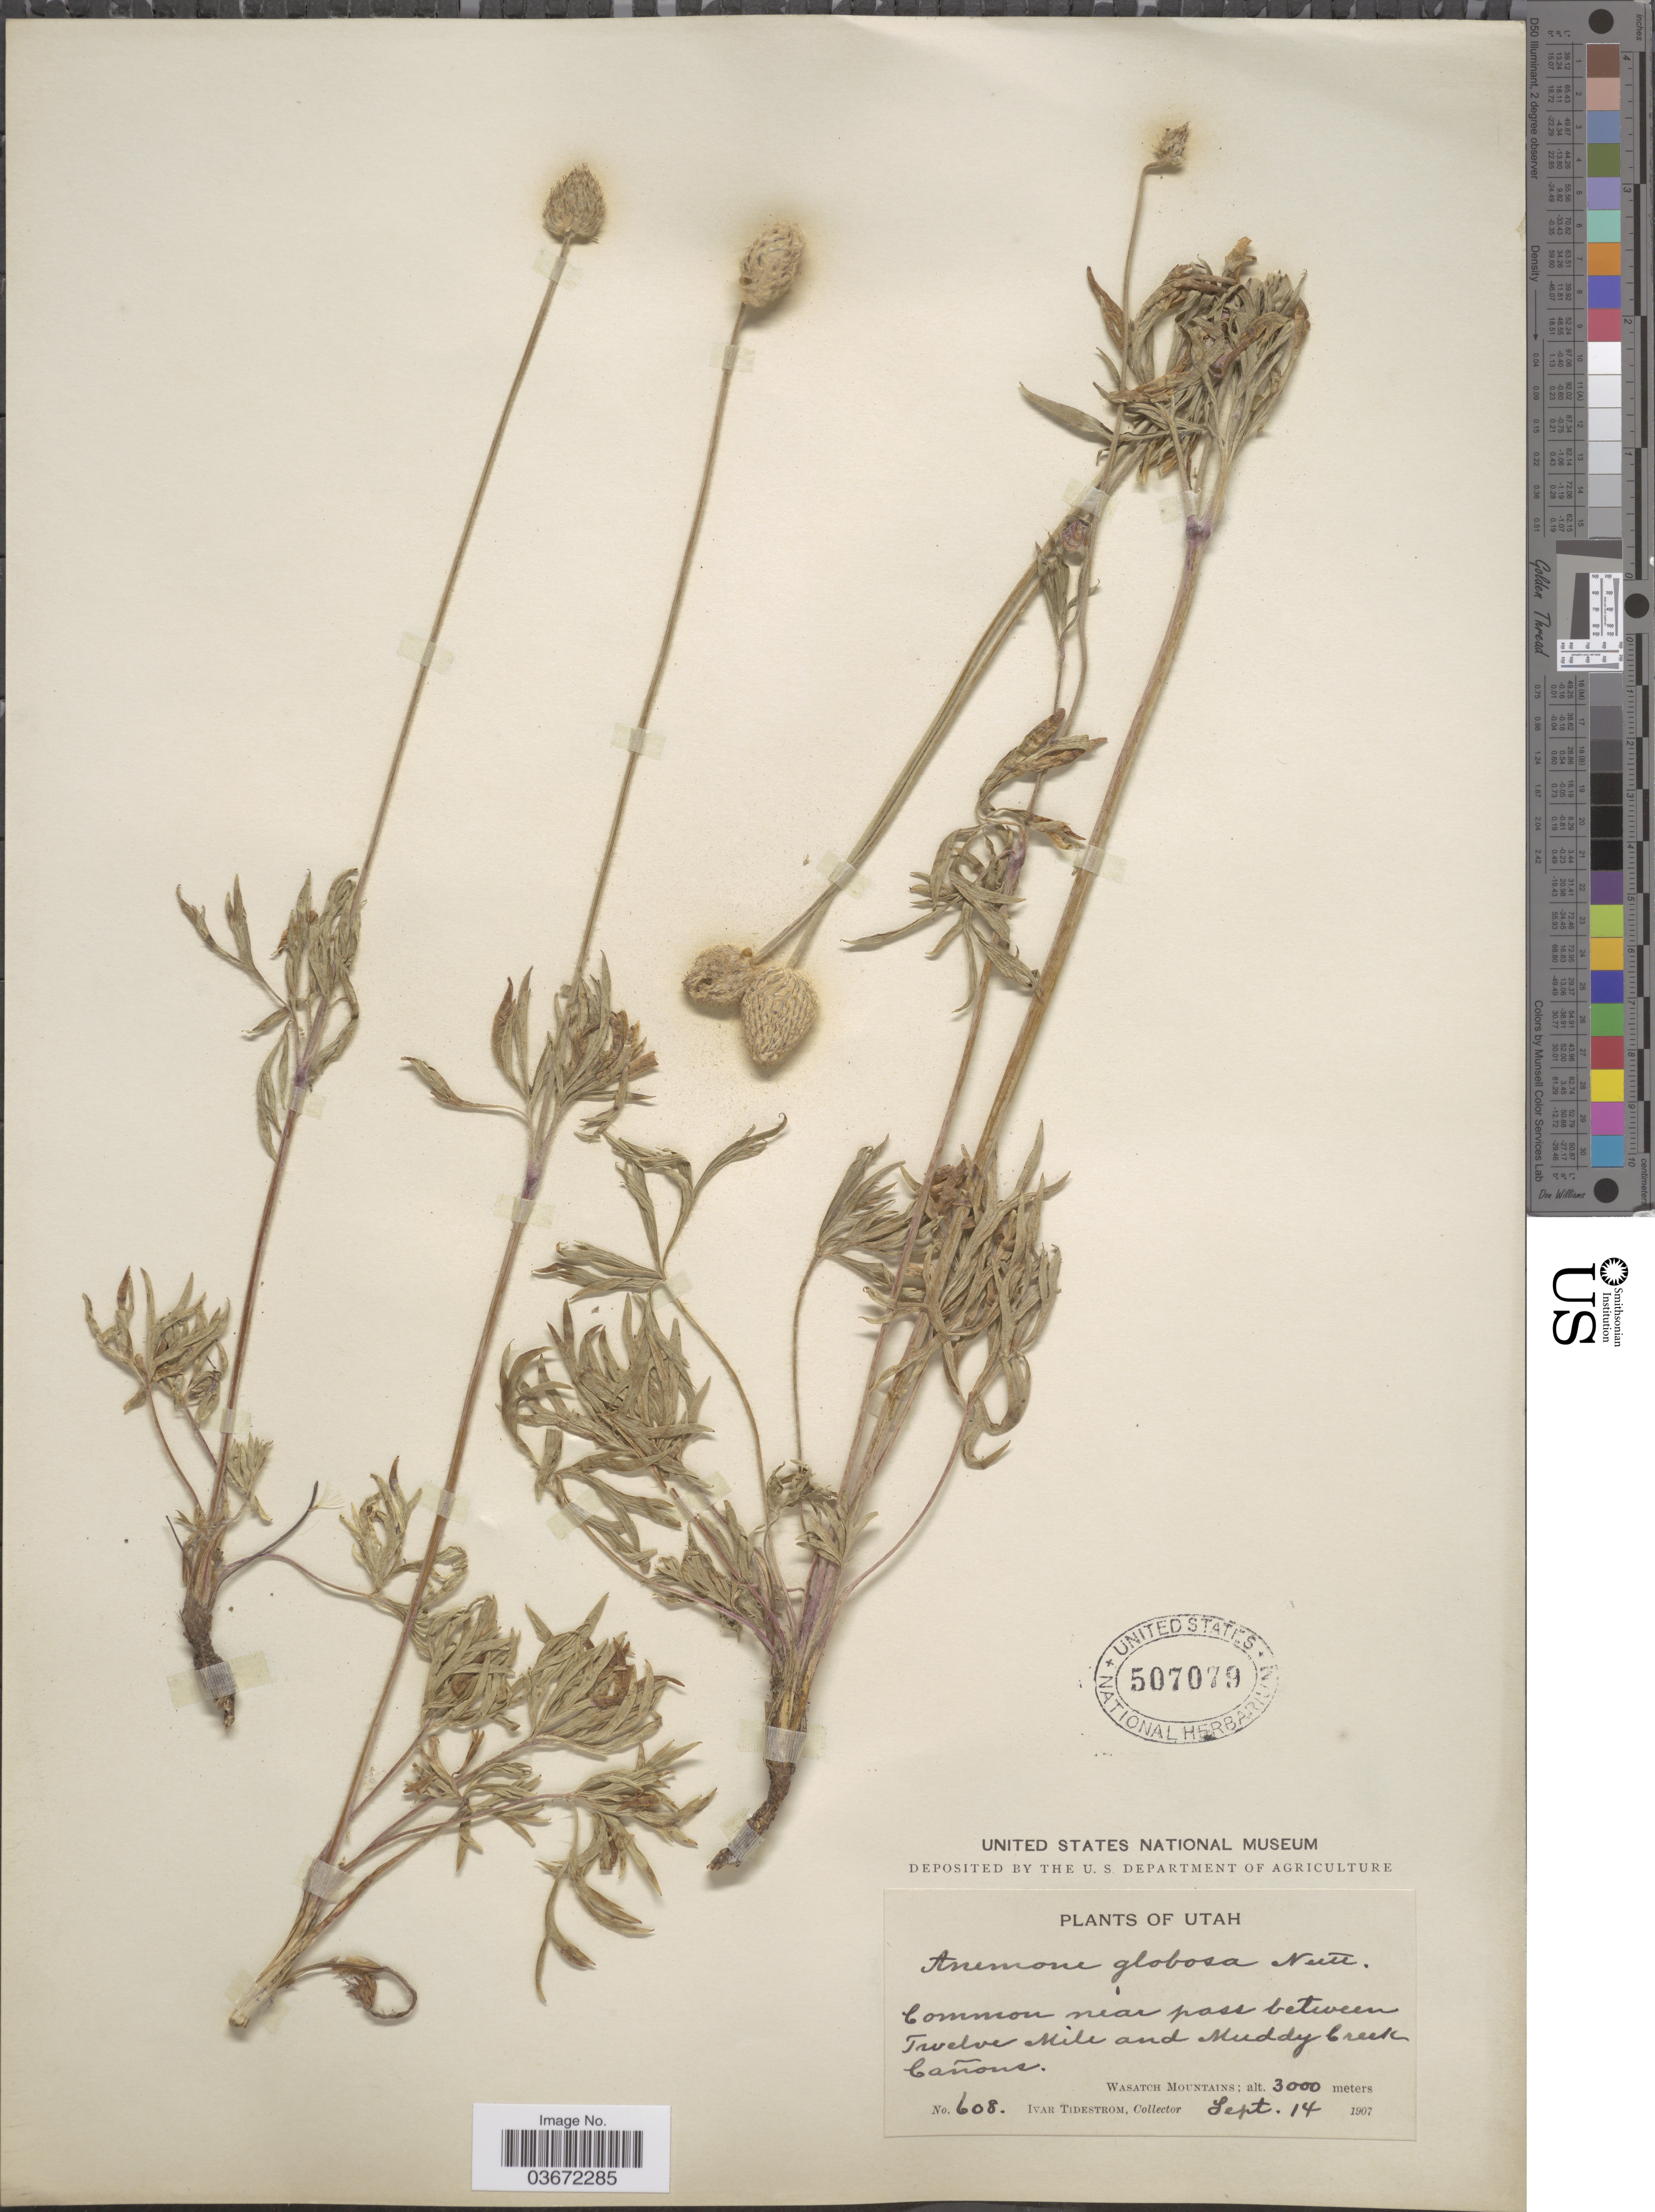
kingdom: Plantae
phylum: Tracheophyta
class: Magnoliopsida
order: Ranunculales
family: Ranunculaceae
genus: Anemone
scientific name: Anemone globosa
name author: (Torr. & A. Gray) Nutt. ex A. Heller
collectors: I. F. Tidestrom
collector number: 608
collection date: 1907-09-14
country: United States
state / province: Utah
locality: Common near pass between Twelve Mile and Muddy Creek Cañons. Wasatch Mountains.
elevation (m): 3000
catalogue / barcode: US 507079